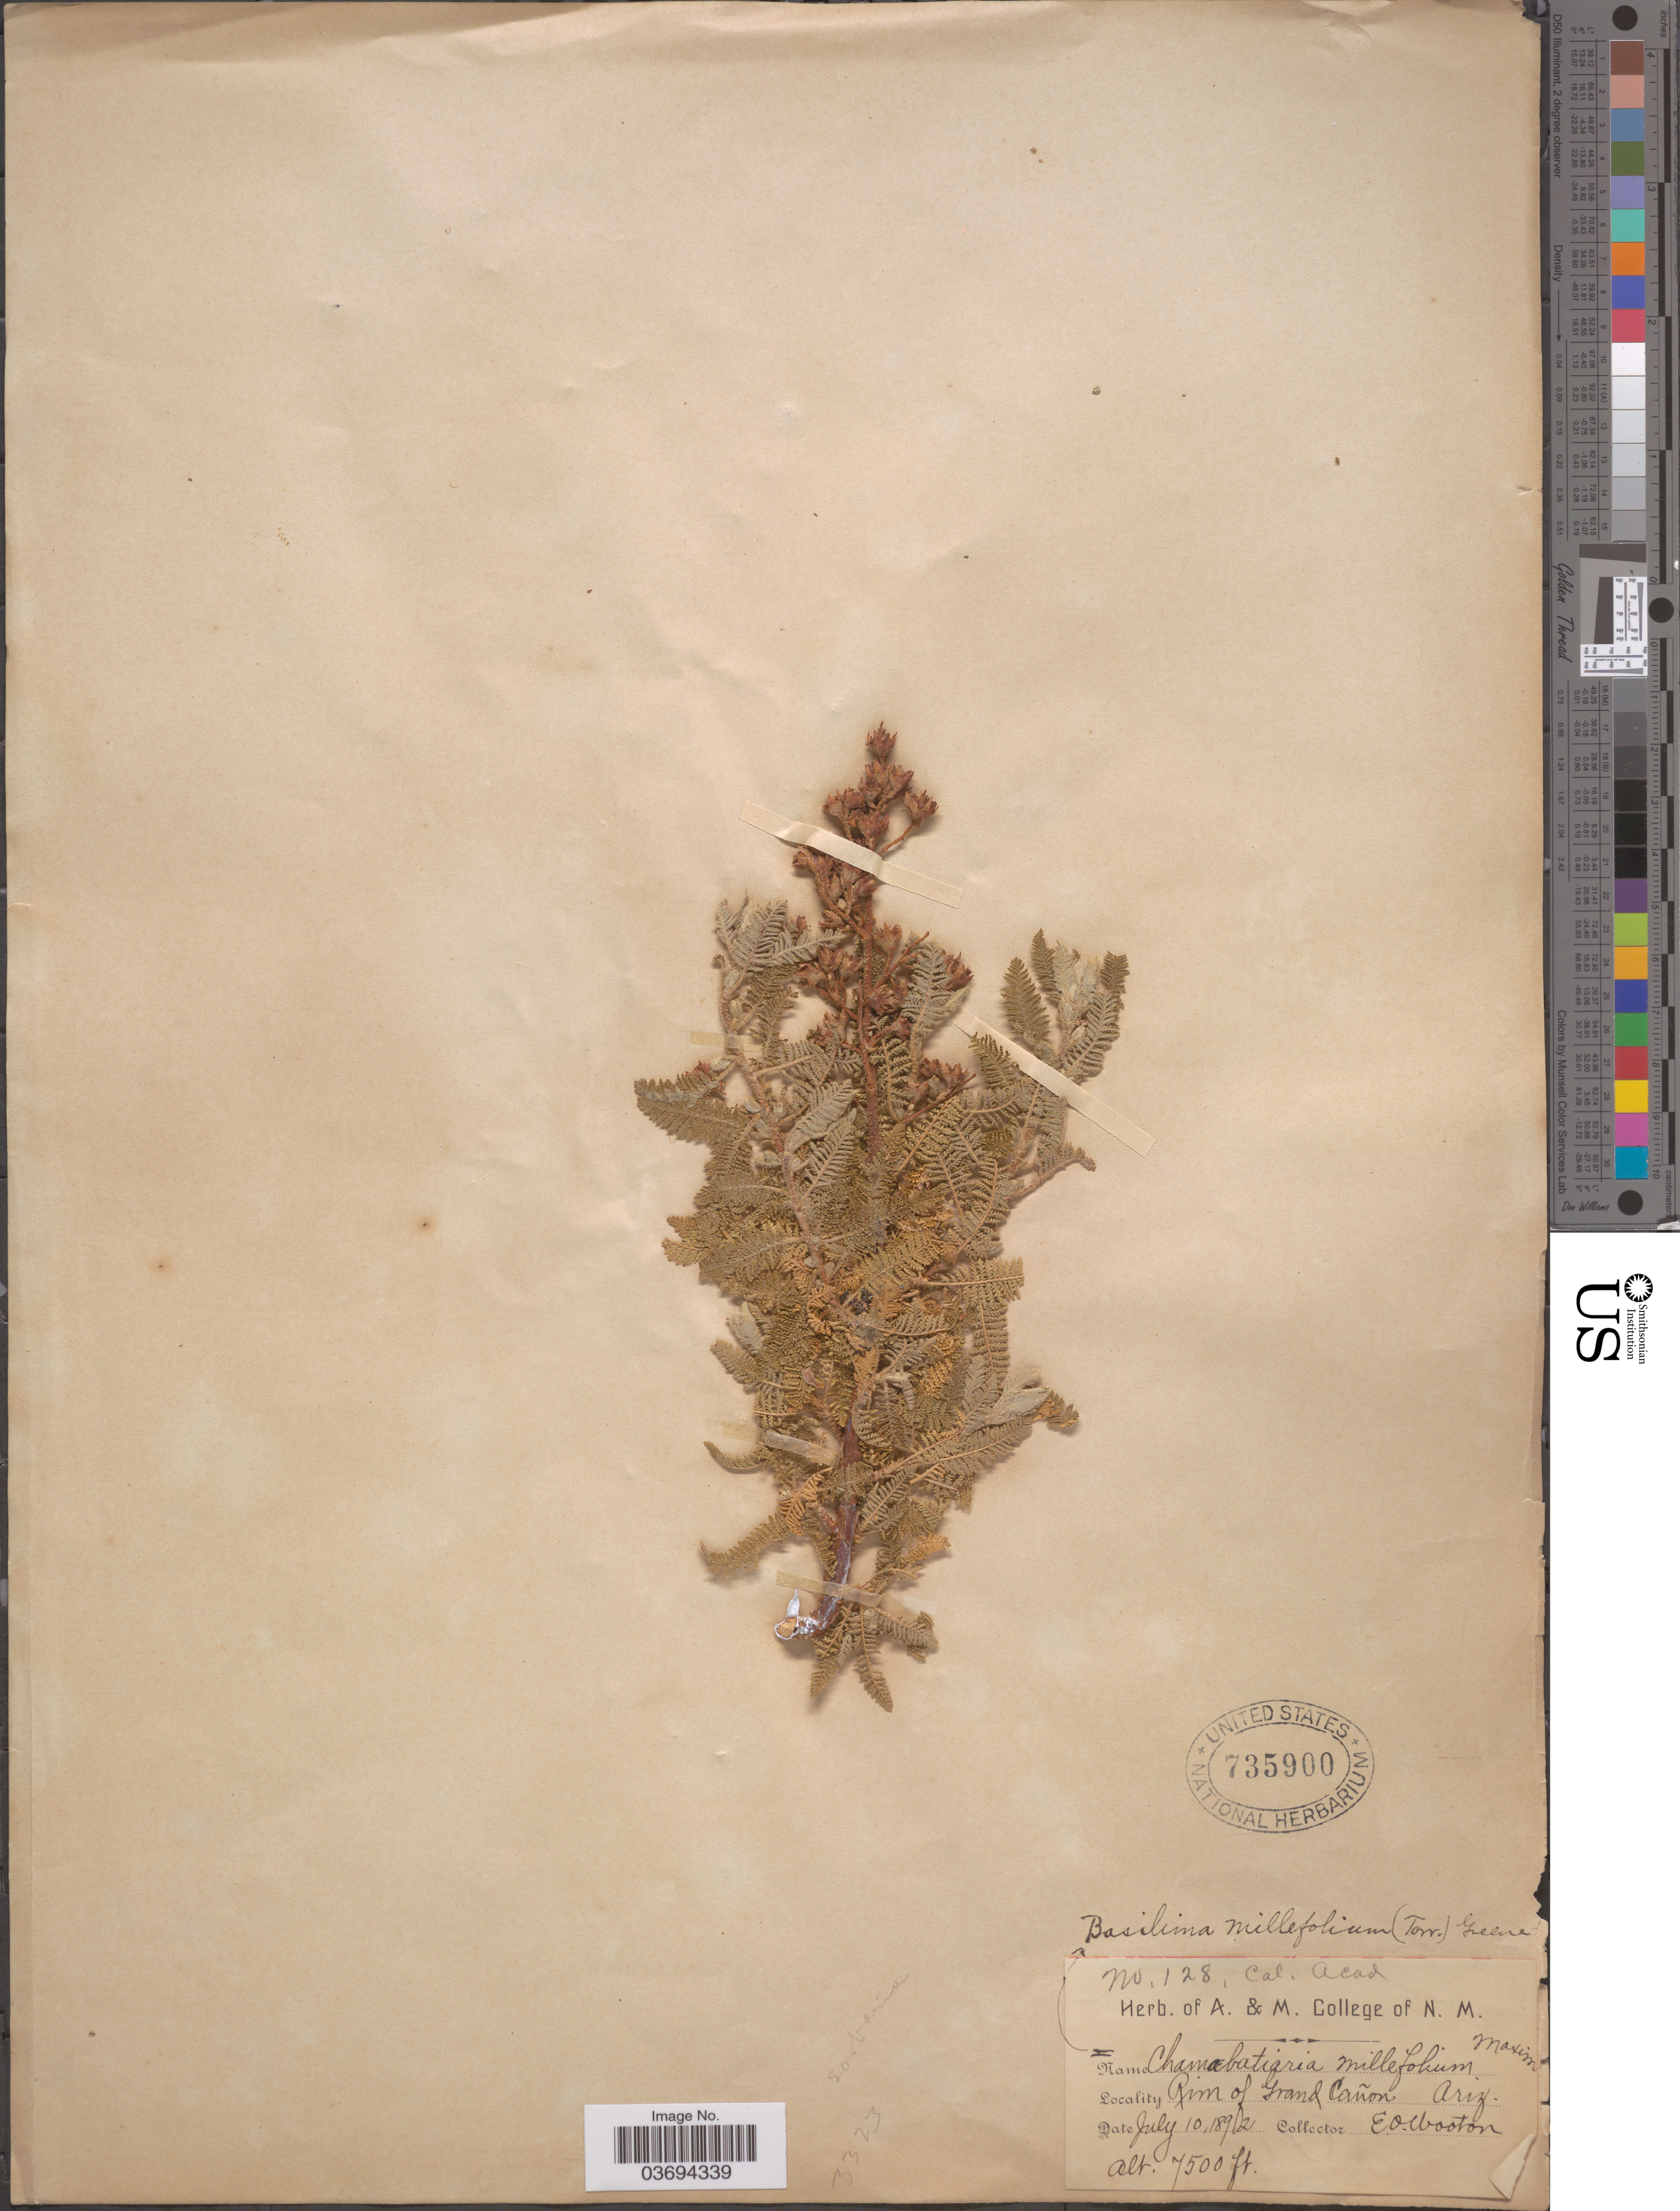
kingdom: Plantae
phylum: Tracheophyta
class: Magnoliopsida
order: Rosales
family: Rosaceae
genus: Chamaebatiaria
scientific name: Chamaebatiaria millefolium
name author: (Torr.) Maxim.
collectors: E. O. Wooton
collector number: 128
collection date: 1892-07-10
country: United States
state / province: Arizona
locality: Rim of Grand Cañon.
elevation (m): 2286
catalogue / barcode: US 735900